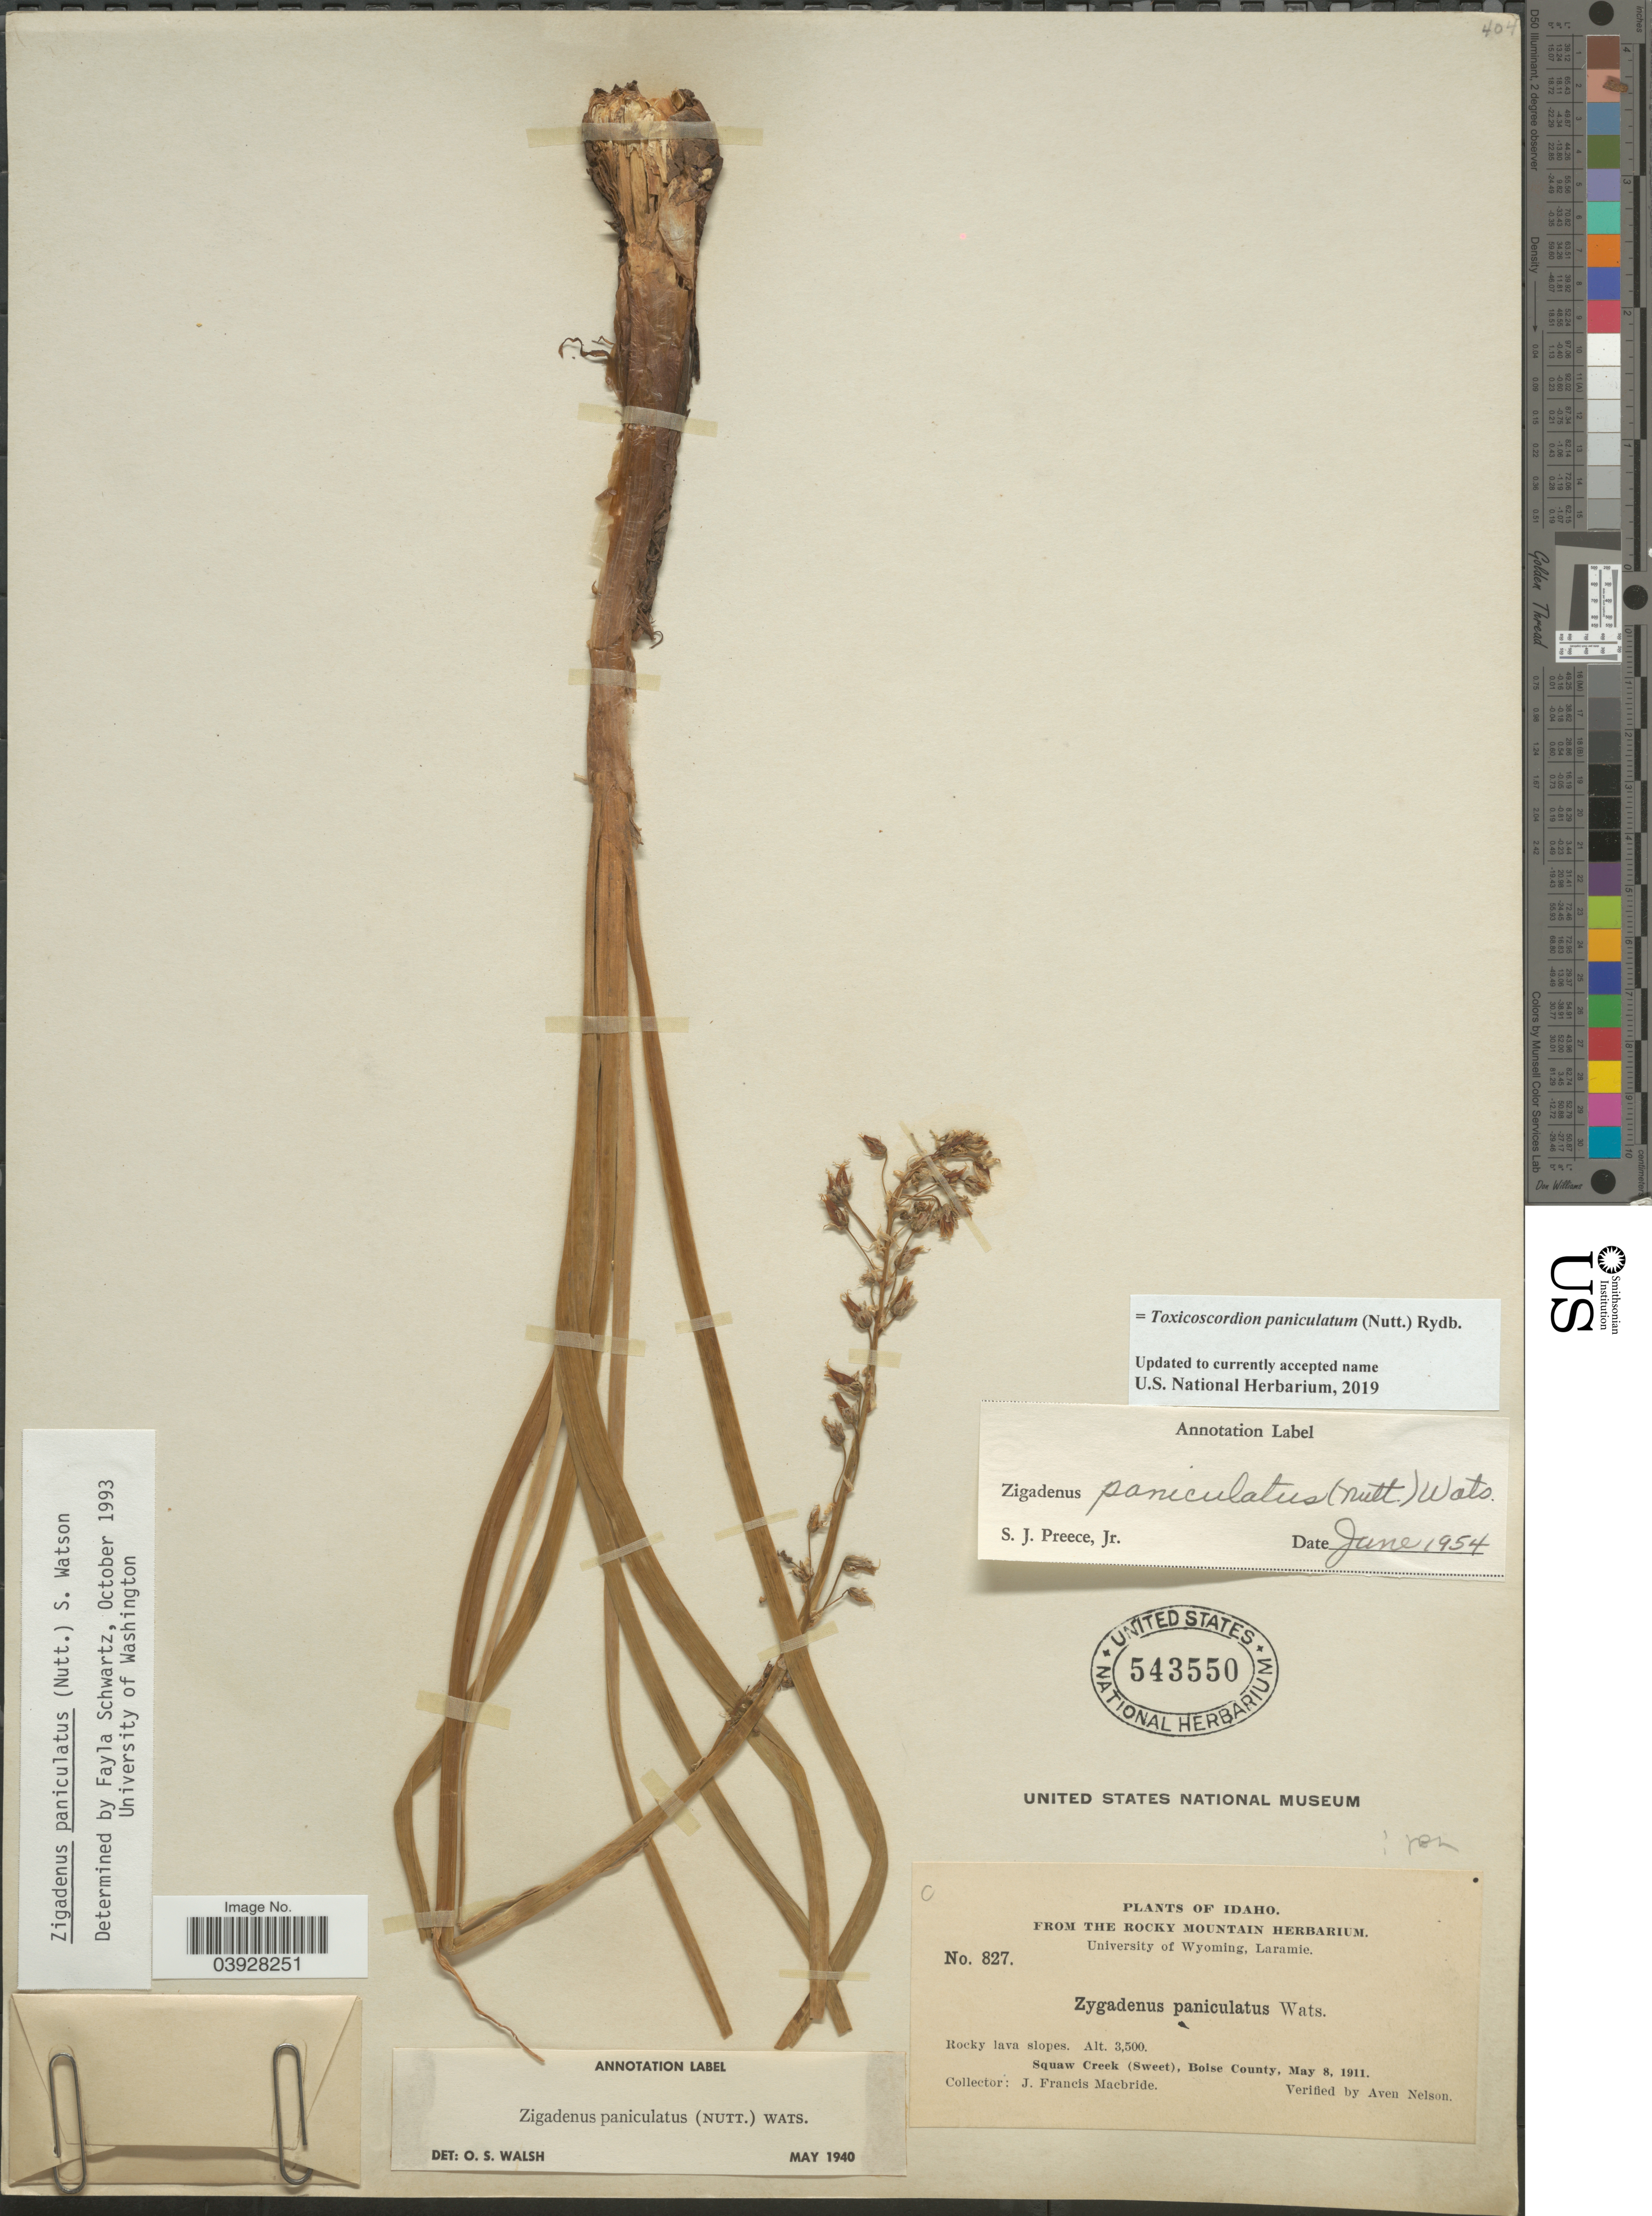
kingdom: Plantae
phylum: Tracheophyta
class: Liliopsida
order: Liliales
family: Melanthiaceae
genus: Toxicoscordion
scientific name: Toxicoscordion paniculatum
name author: (Nutt.) Rydb.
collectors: J. F. Macbride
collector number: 827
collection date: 1911-05-08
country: United States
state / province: Idaho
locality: Squaw Creek (Sweet), Boise County.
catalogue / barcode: US 543550